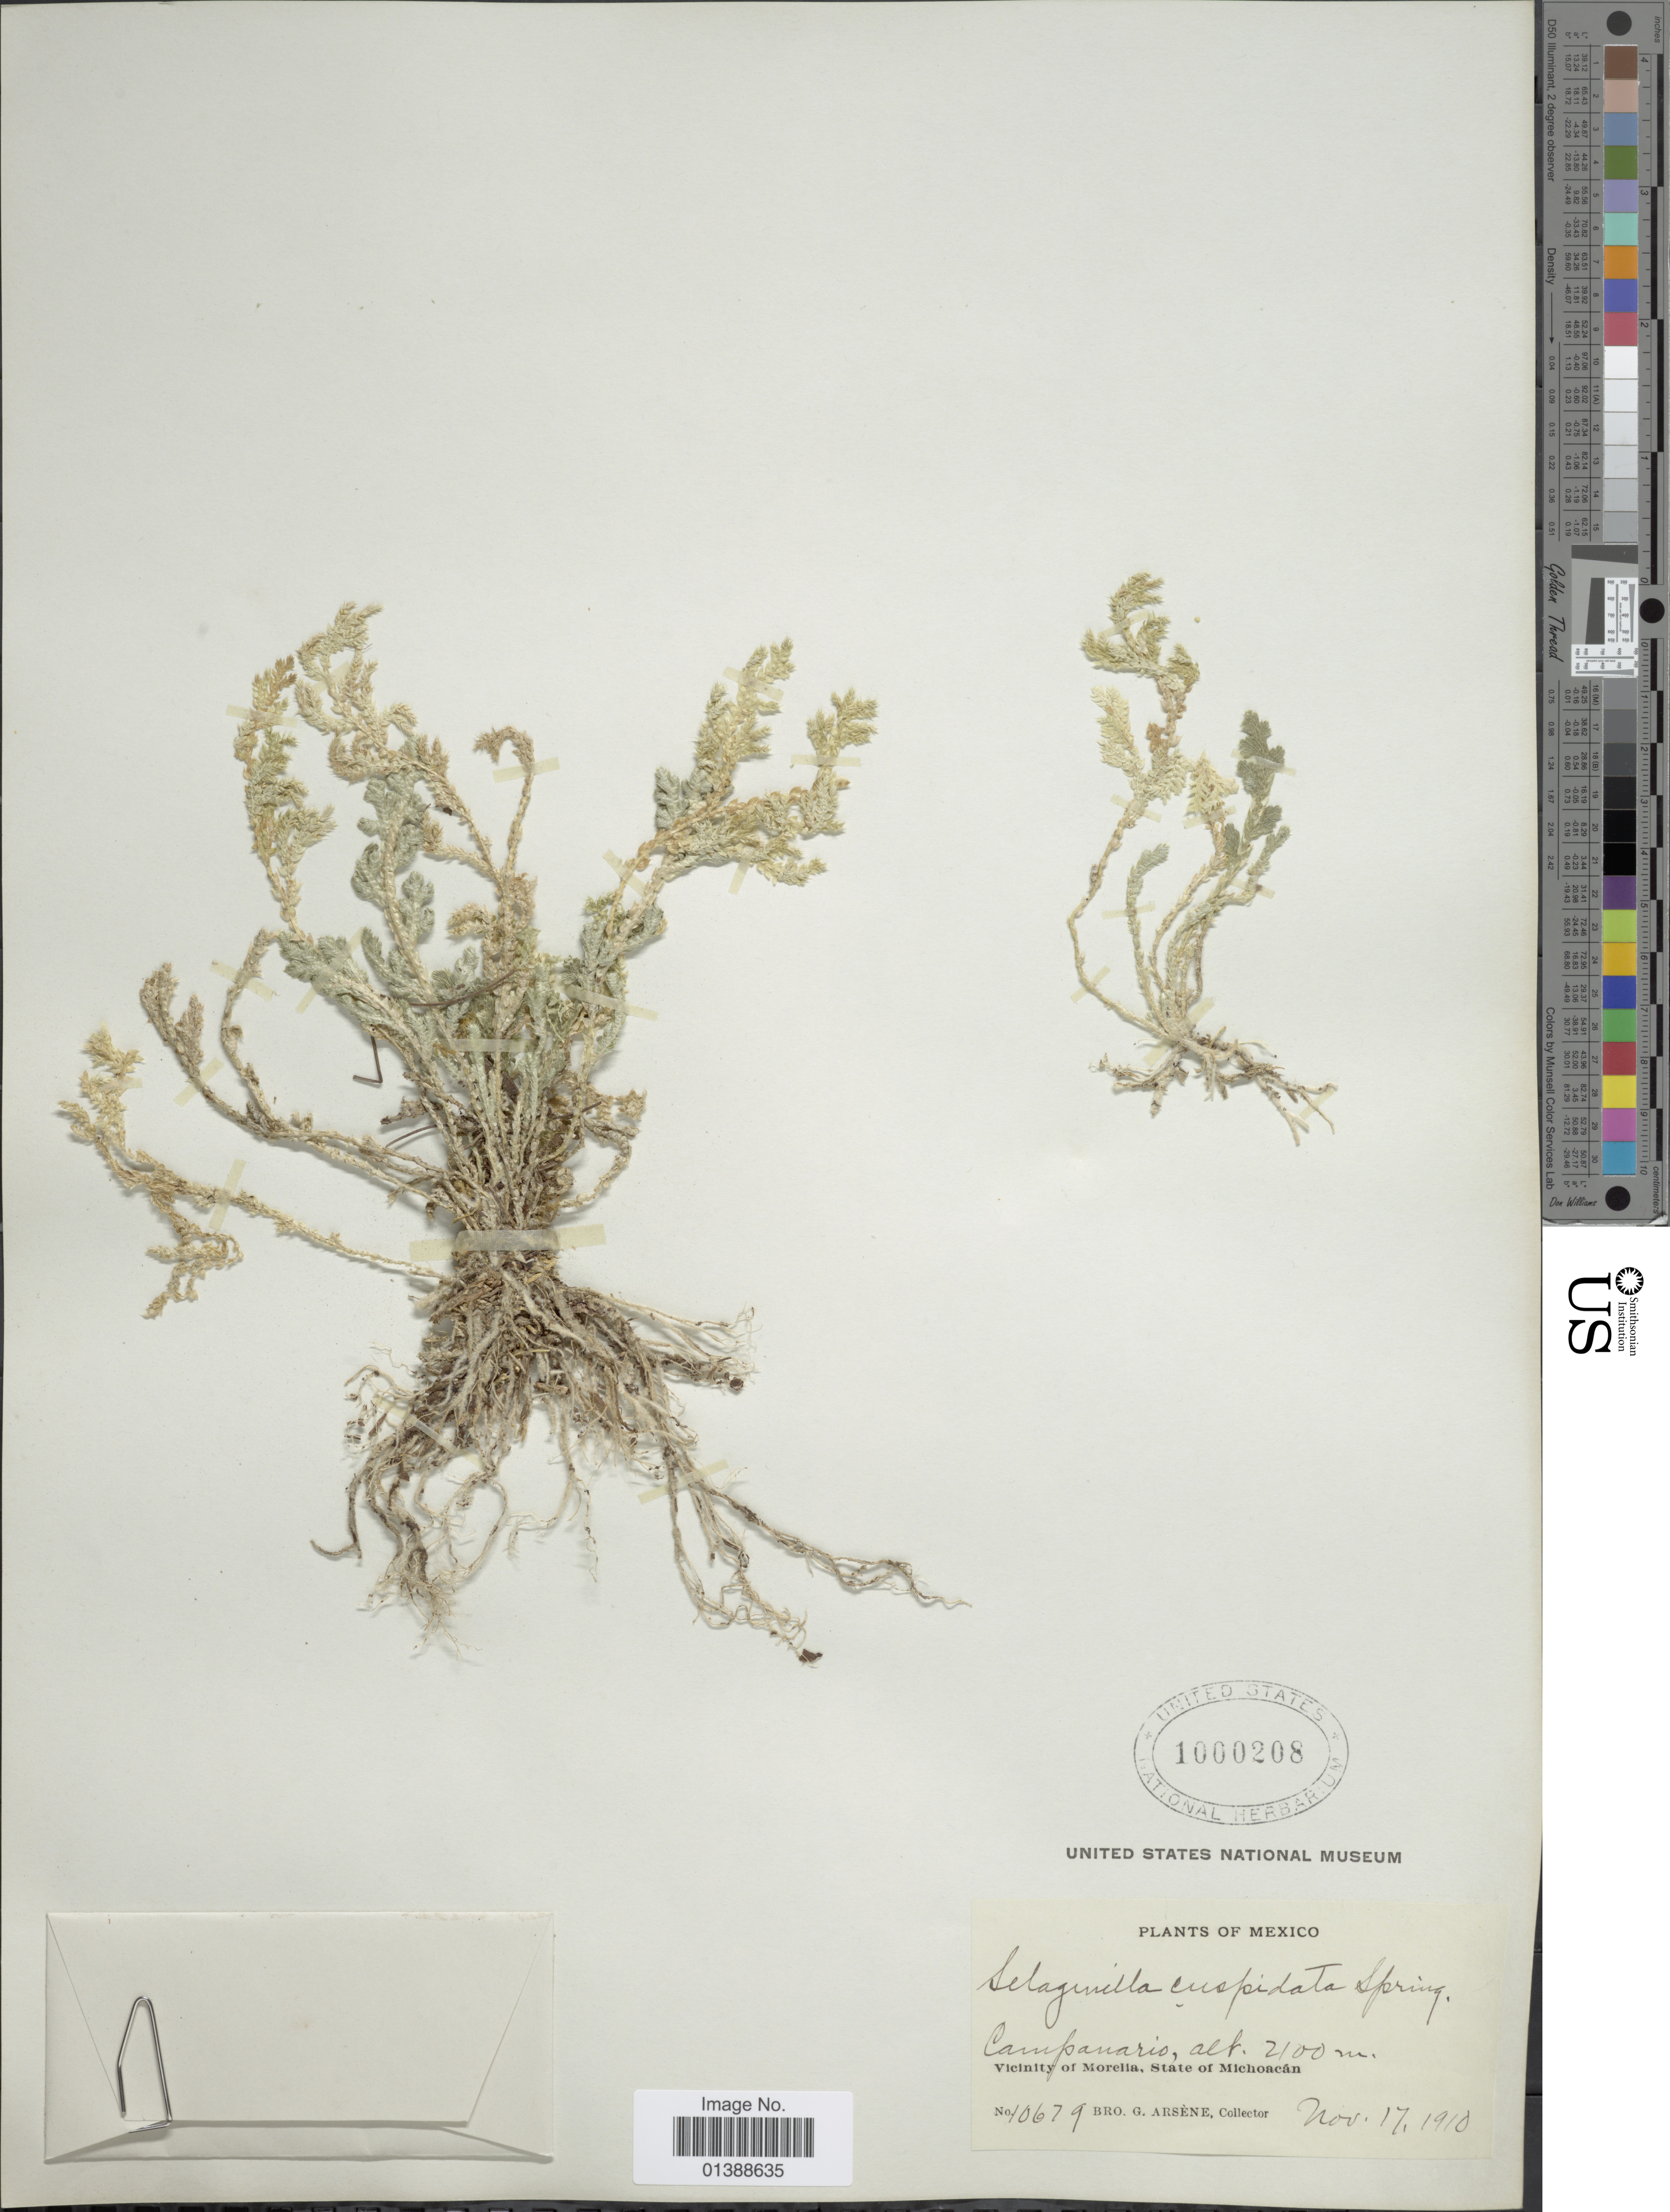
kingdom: Plantae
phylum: Tracheophyta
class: Lycopodiopsida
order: Selaginellales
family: Selaginellaceae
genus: Selaginella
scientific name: Selaginella pallescens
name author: (C. Presl) Spring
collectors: Bro. G. Arsène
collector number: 10679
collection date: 1910-11-17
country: Mexico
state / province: Michoacán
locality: Campanario, Vicinity of Morelia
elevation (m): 2100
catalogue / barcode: US 1000208